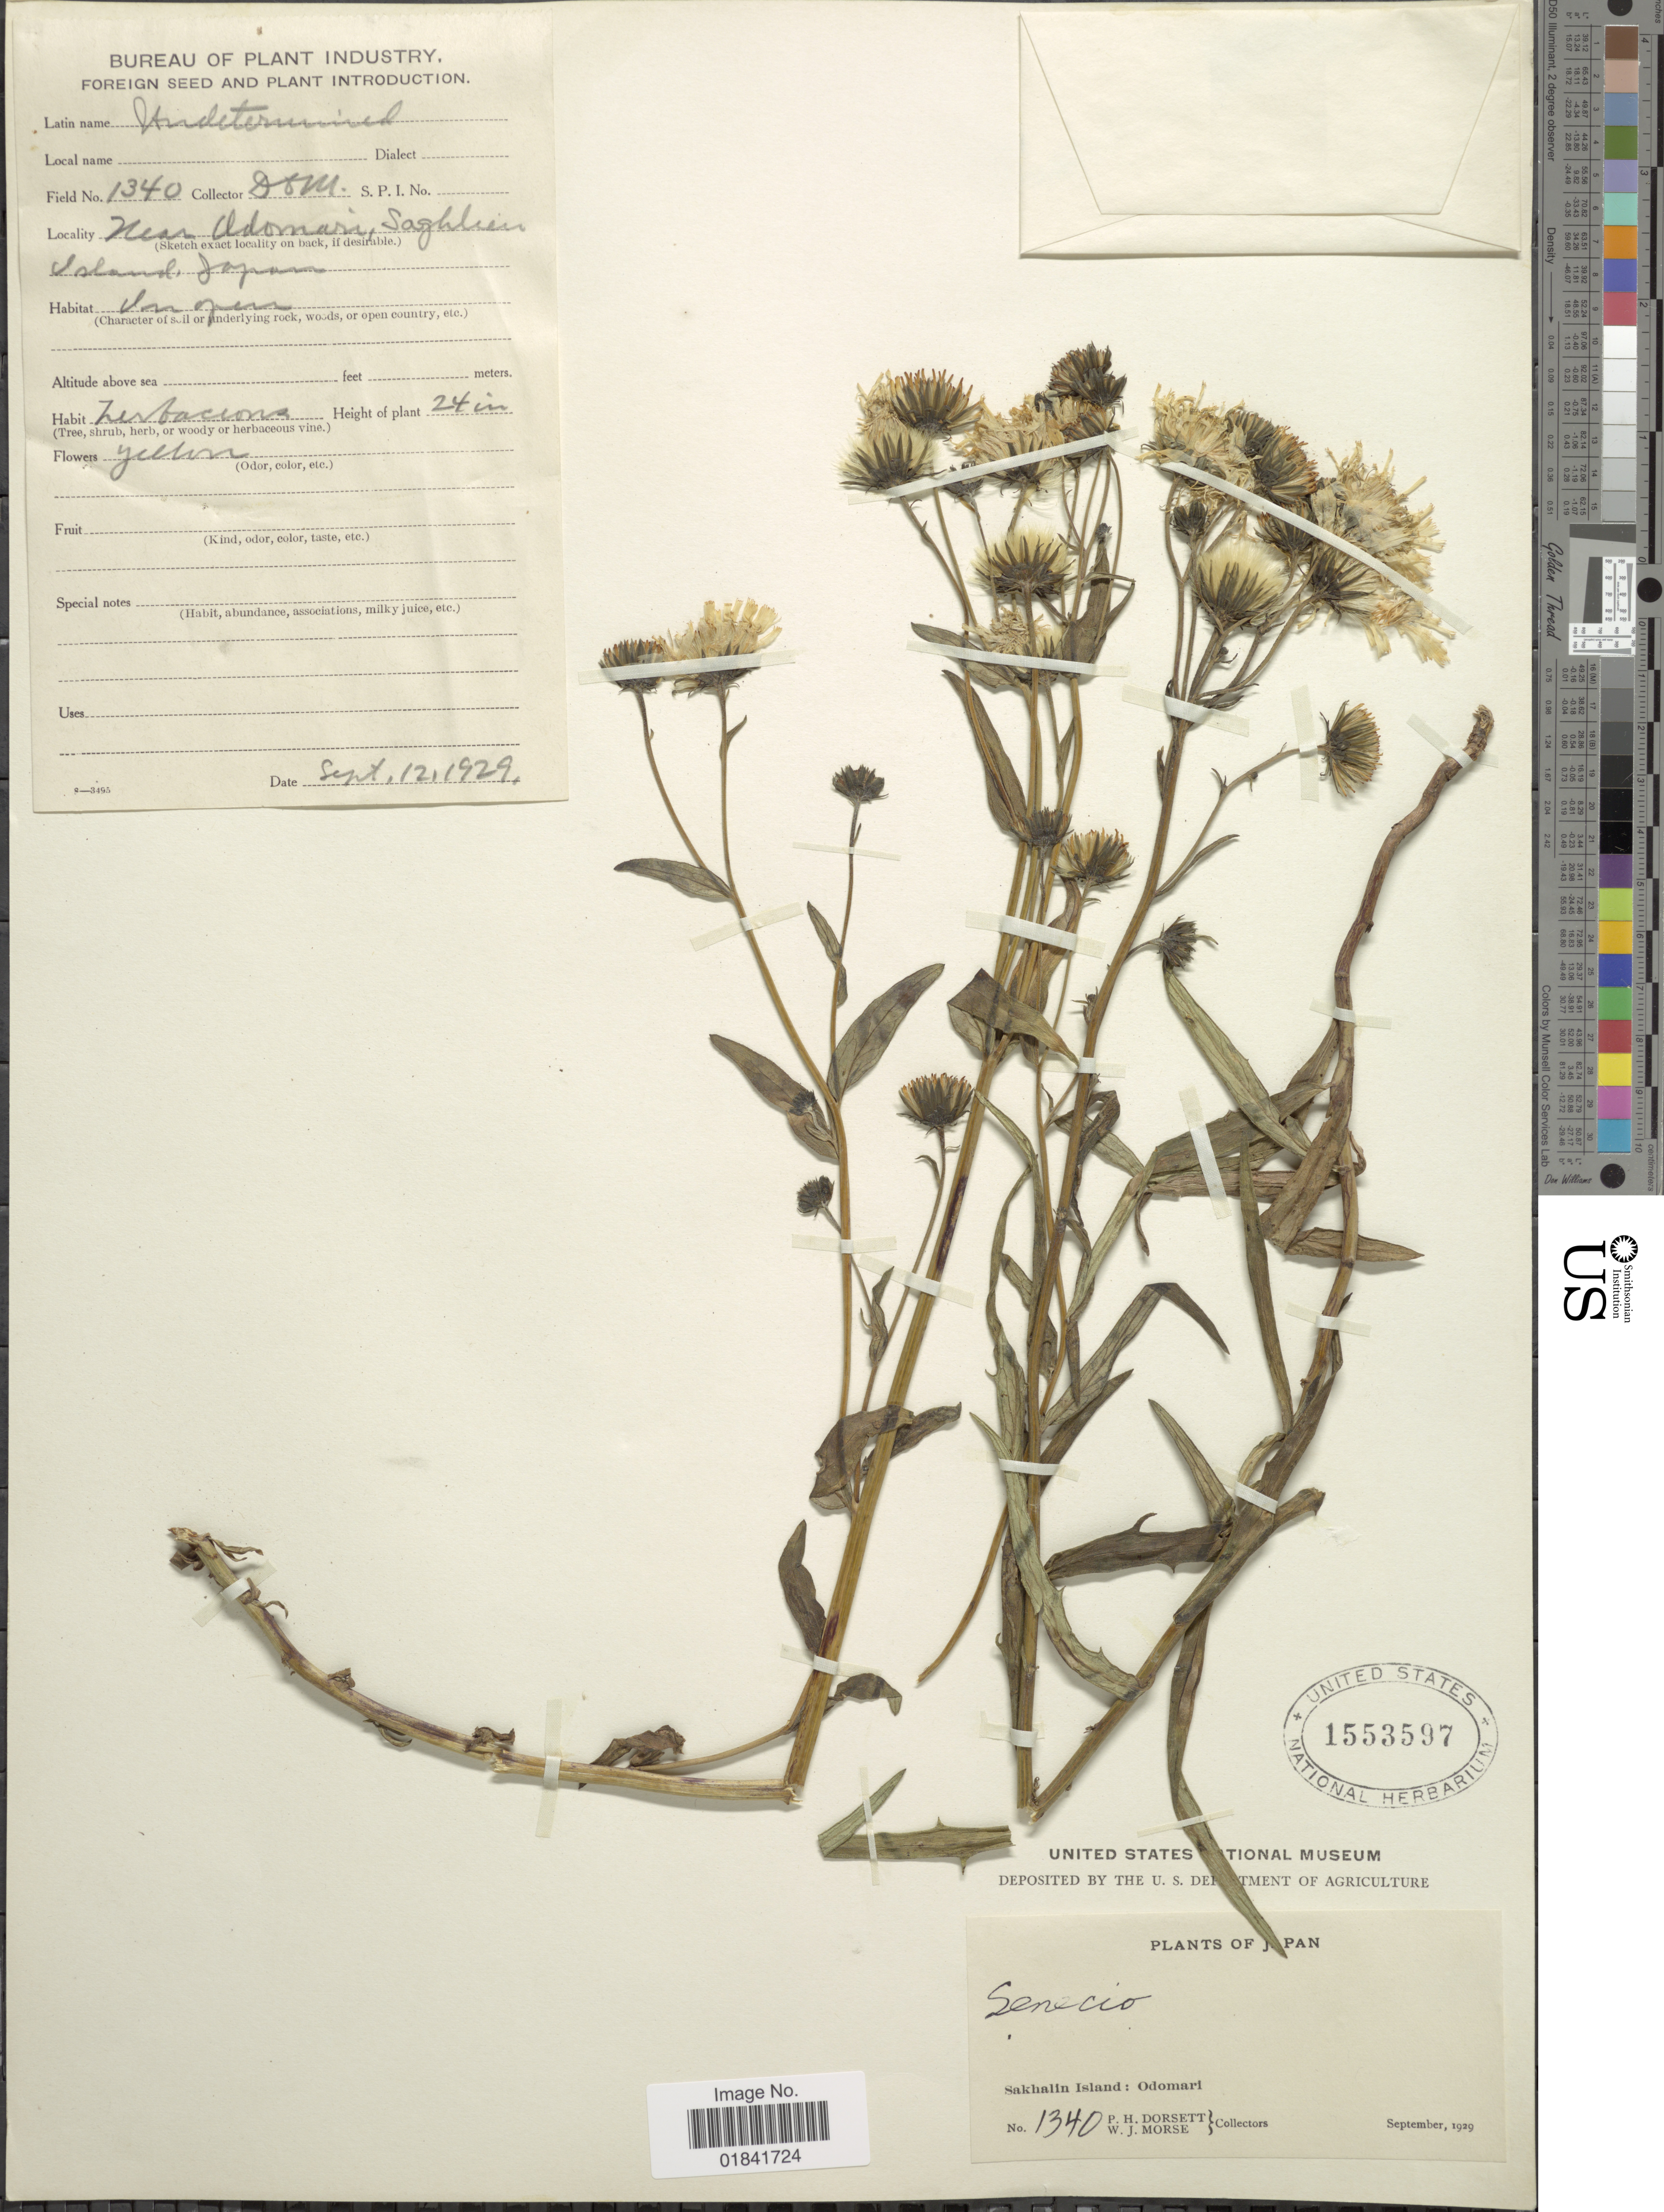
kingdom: Plantae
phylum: Tracheophyta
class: Magnoliopsida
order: Asterales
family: Asteraceae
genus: Senecio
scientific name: Senecio sp.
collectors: P. H. Dorsett & W. J. Morse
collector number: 1340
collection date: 1929-09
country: Russian Federation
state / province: Sakhalin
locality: Near Odomari, Saghlien Island [Sakhalin Island: Odomari]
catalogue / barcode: US 1553597